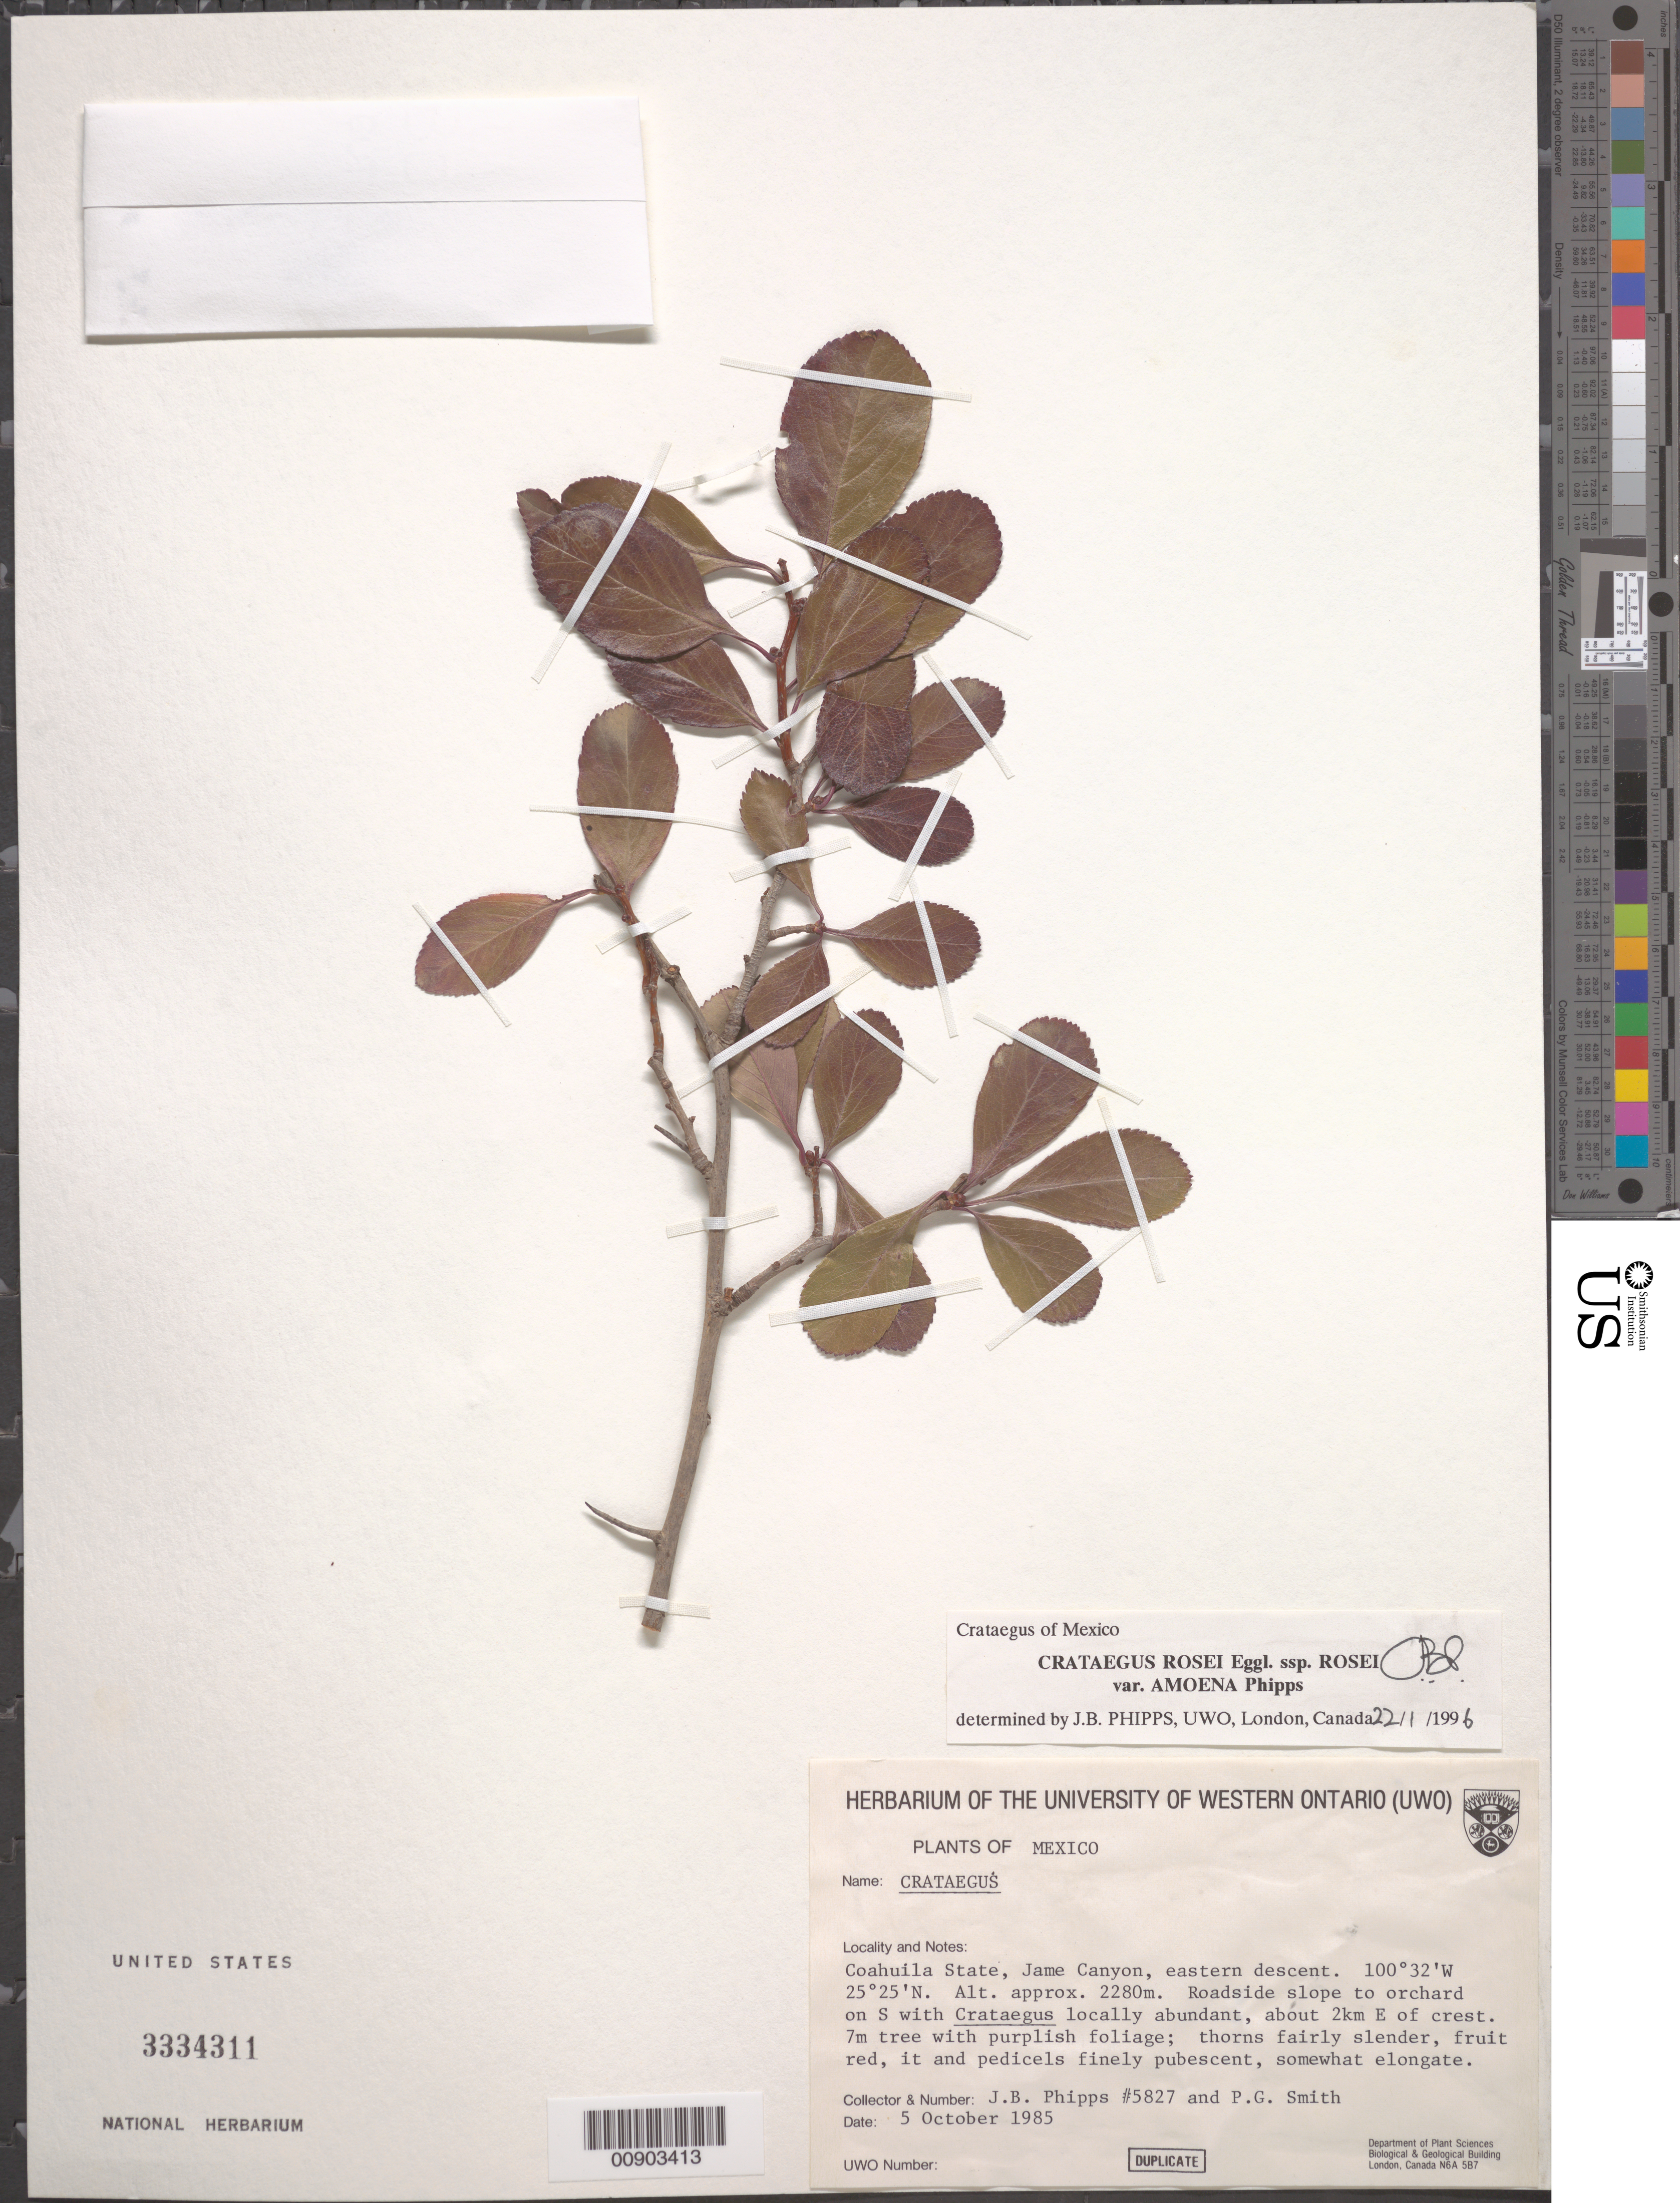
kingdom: Plantae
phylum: Tracheophyta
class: Magnoliopsida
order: Rosales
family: Rosaceae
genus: Crataegus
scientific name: Crataegus rosei var. amoena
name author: Eggl.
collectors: J. Phipps & P. Smith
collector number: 5827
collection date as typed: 05 Oct 1985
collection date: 1985-10-05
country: Mexico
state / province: Coahuila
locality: Coahuila State, Jame Canyon, eastern descent, about 2 km E of crest.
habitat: Roadside slope to orchand on S with Crataegus.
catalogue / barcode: US 3334311